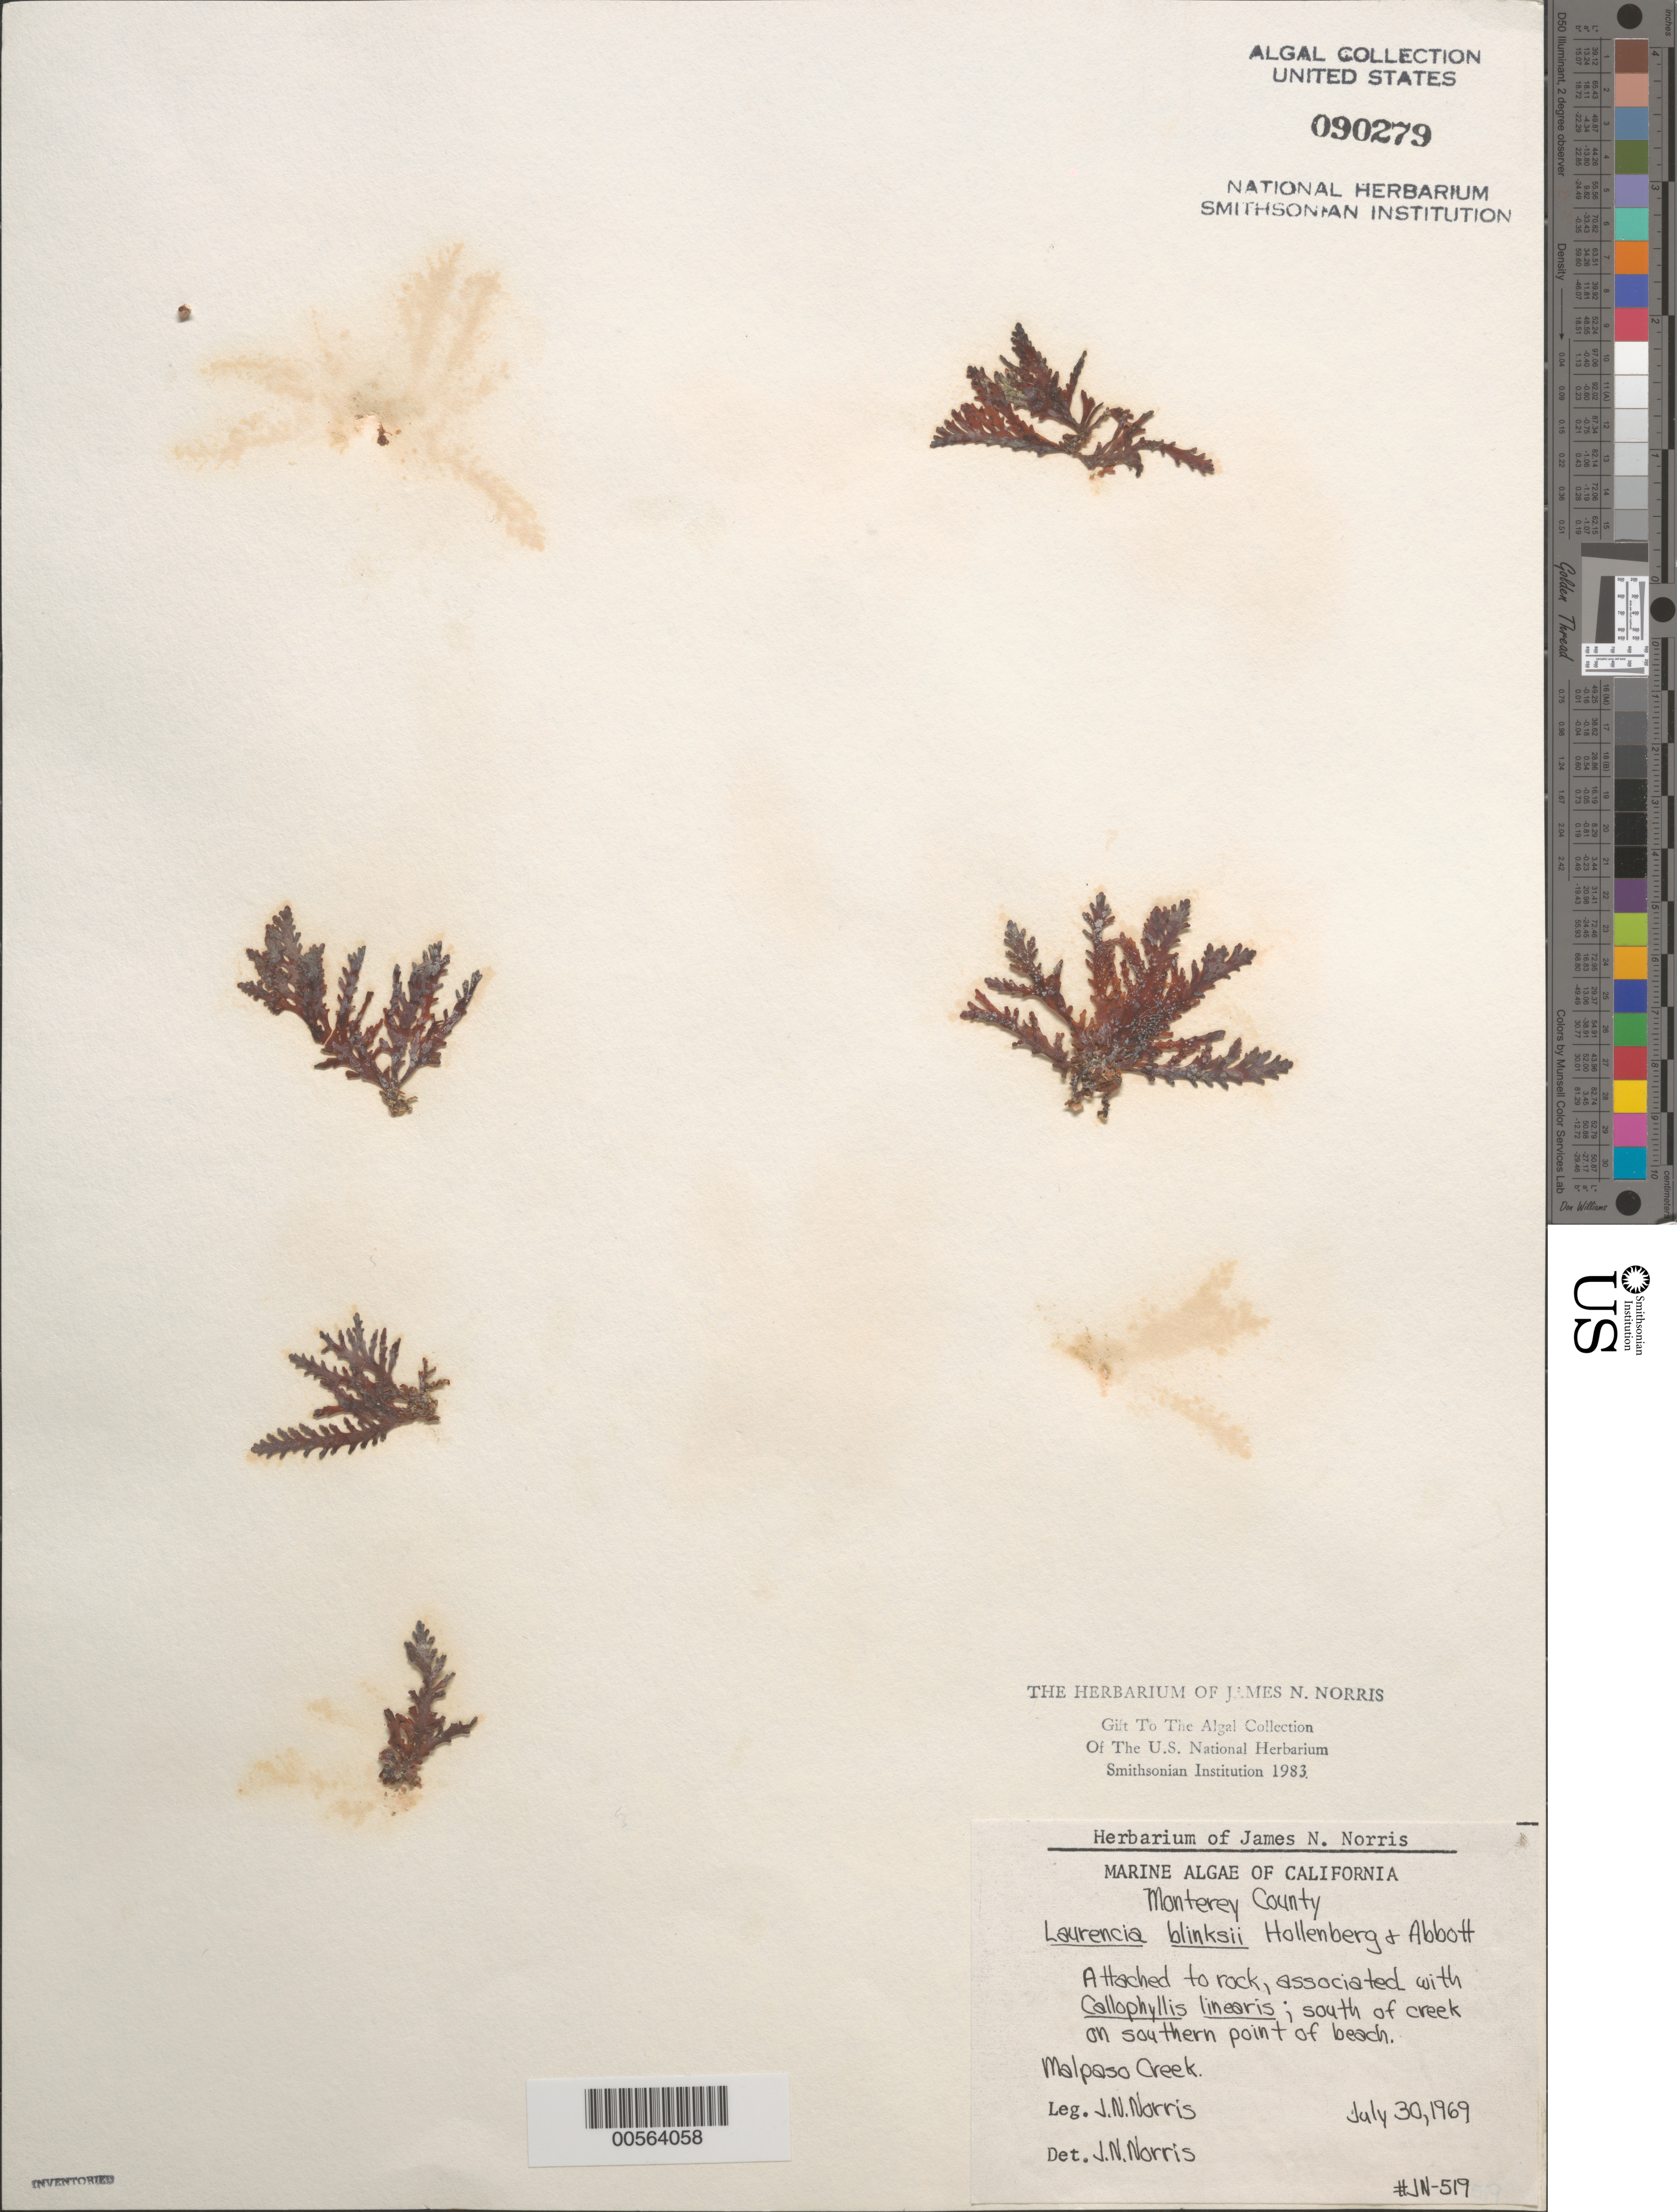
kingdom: Plantae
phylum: Rhodophyta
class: Florideophyceae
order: Ceramiales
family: Rhodomelaceae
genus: Osmundea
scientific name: Osmundea blinksii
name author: (Hollenb. & I.A. Abbott) K.W. Nam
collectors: J. N. Norris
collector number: JN-519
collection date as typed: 30 Jul 1969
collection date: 1969-07-30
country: United States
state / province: California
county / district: Monterey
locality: South of Malpaso Creek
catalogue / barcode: US 90279